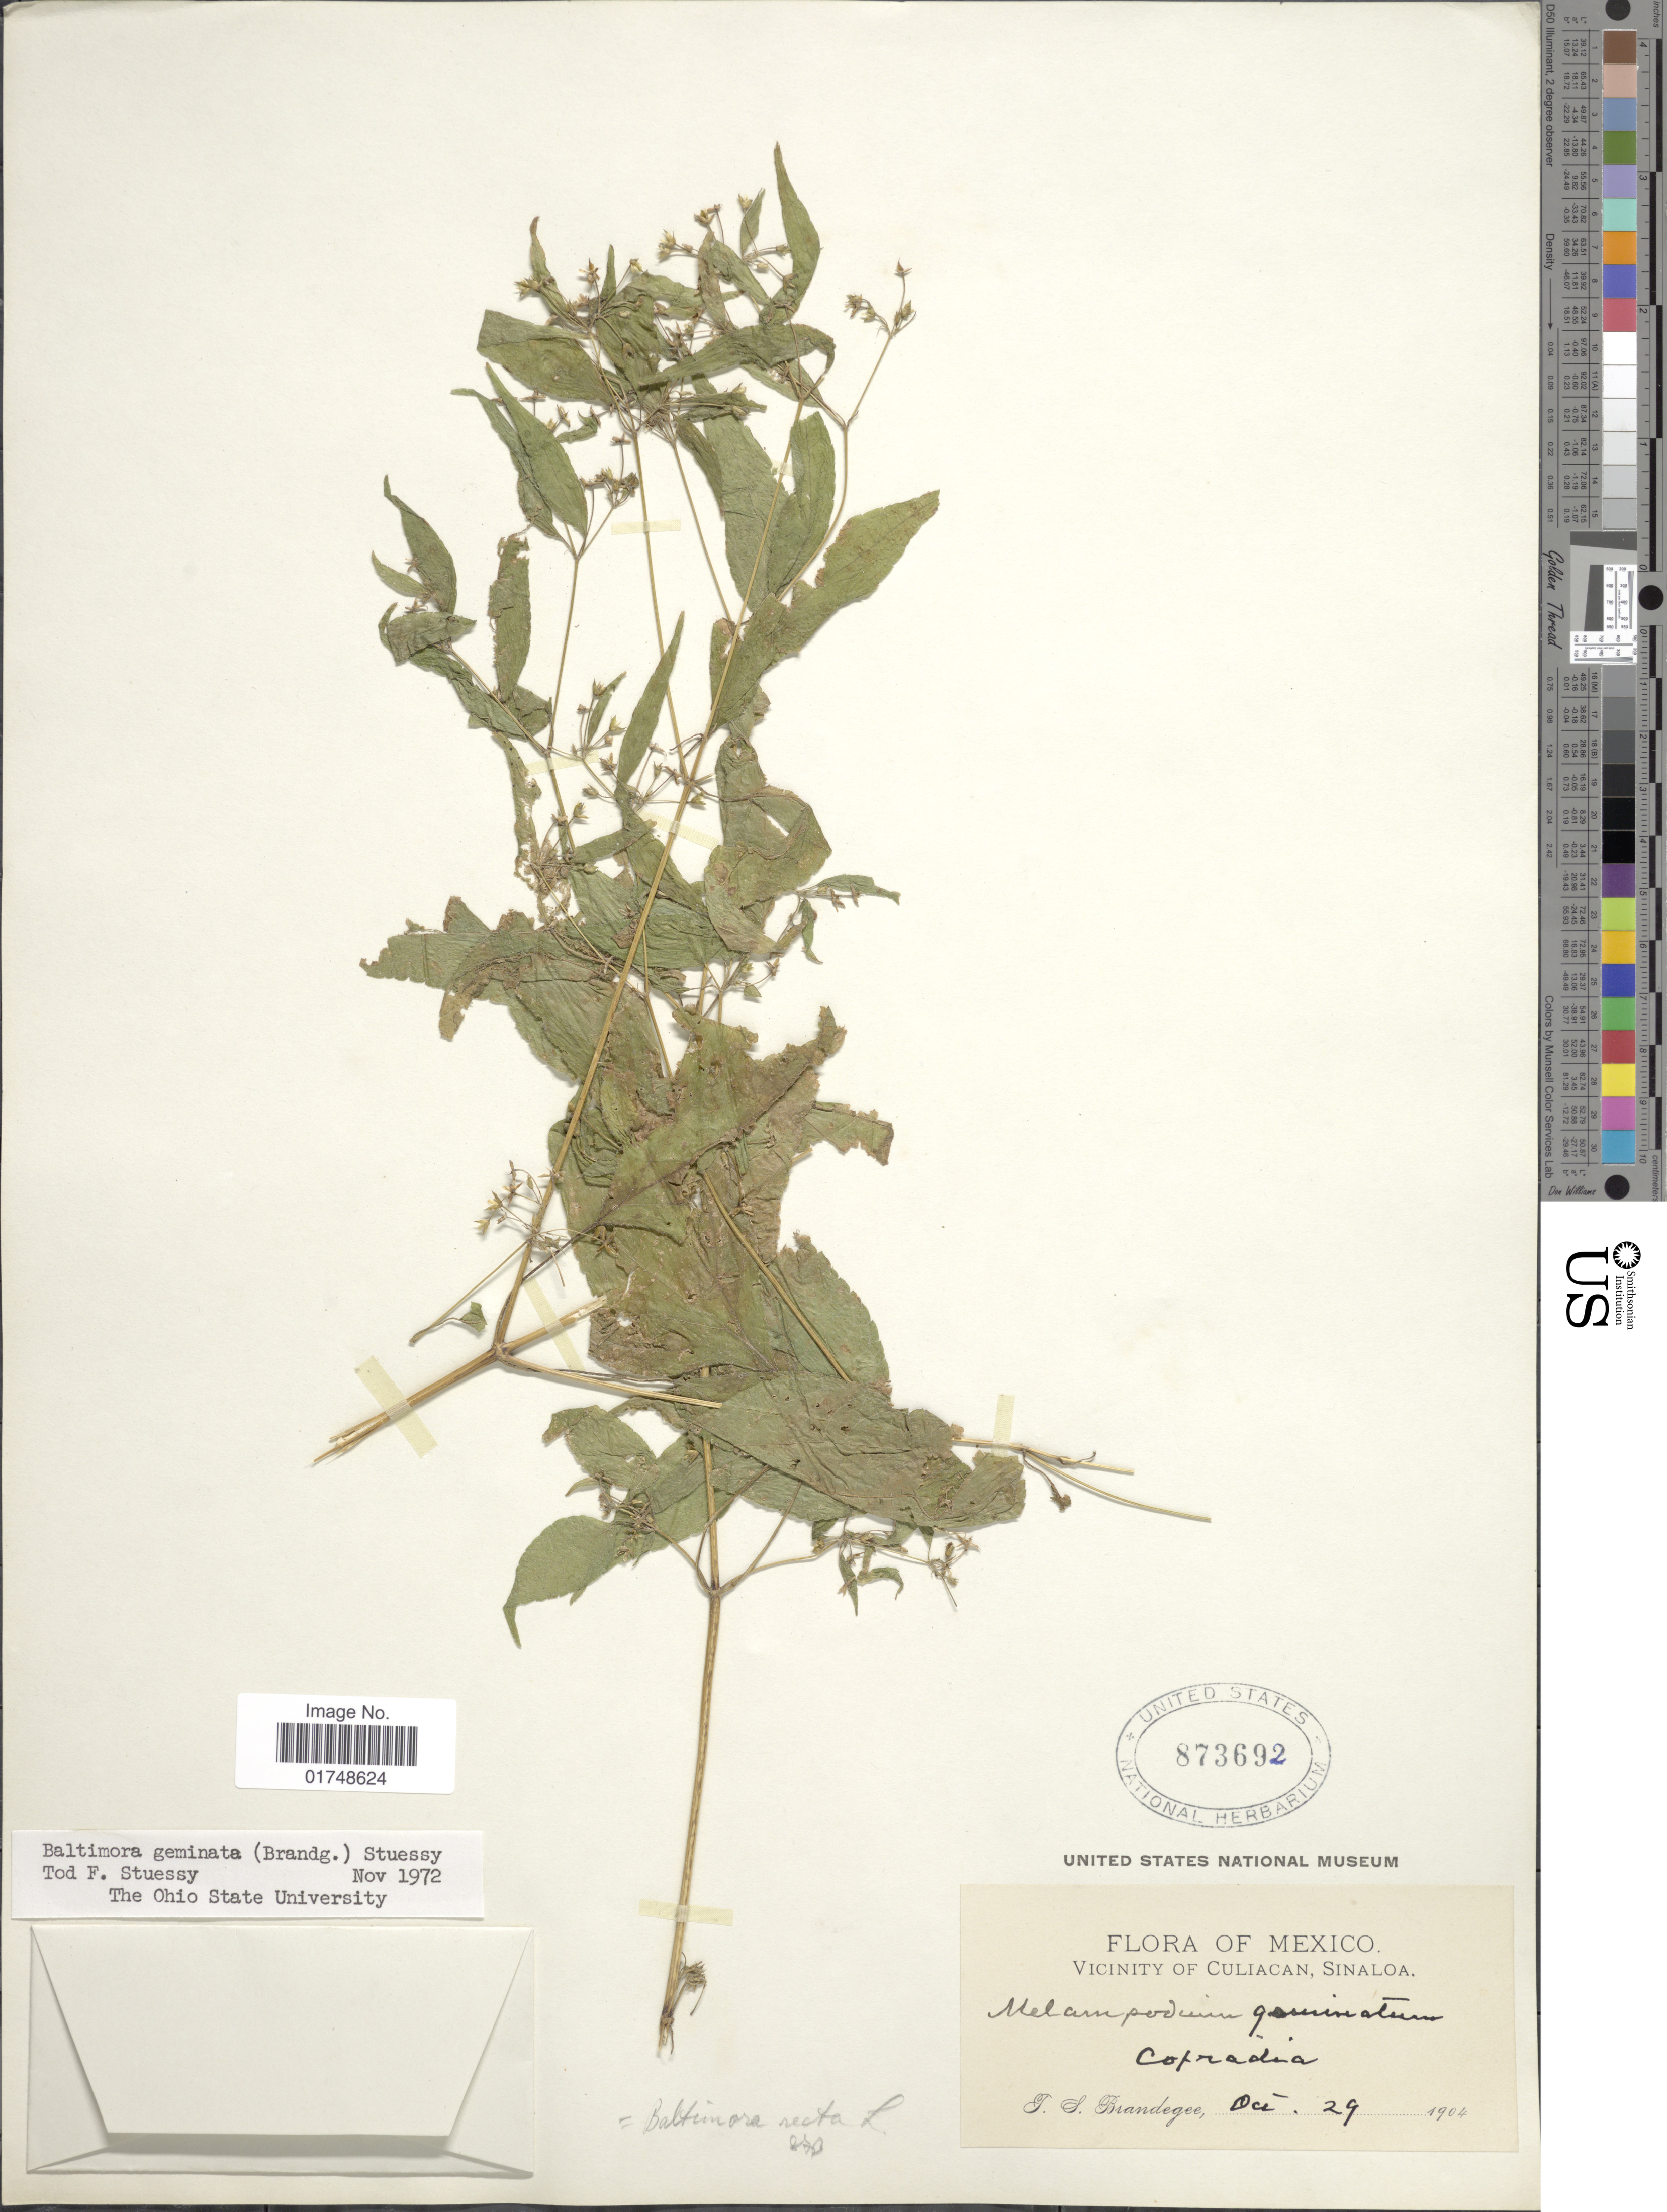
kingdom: Plantae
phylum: Tracheophyta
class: Magnoliopsida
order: Asterales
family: Asteraceae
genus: Baltimora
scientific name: Baltimora geminata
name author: (Brandegee) Stuessy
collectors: T. S. Brandegee (herbarium)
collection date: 1904-10-29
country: Mexico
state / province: Sinaloa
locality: Vicinity of Culiacan, Sinaloa. Cofradia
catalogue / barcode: US 873692